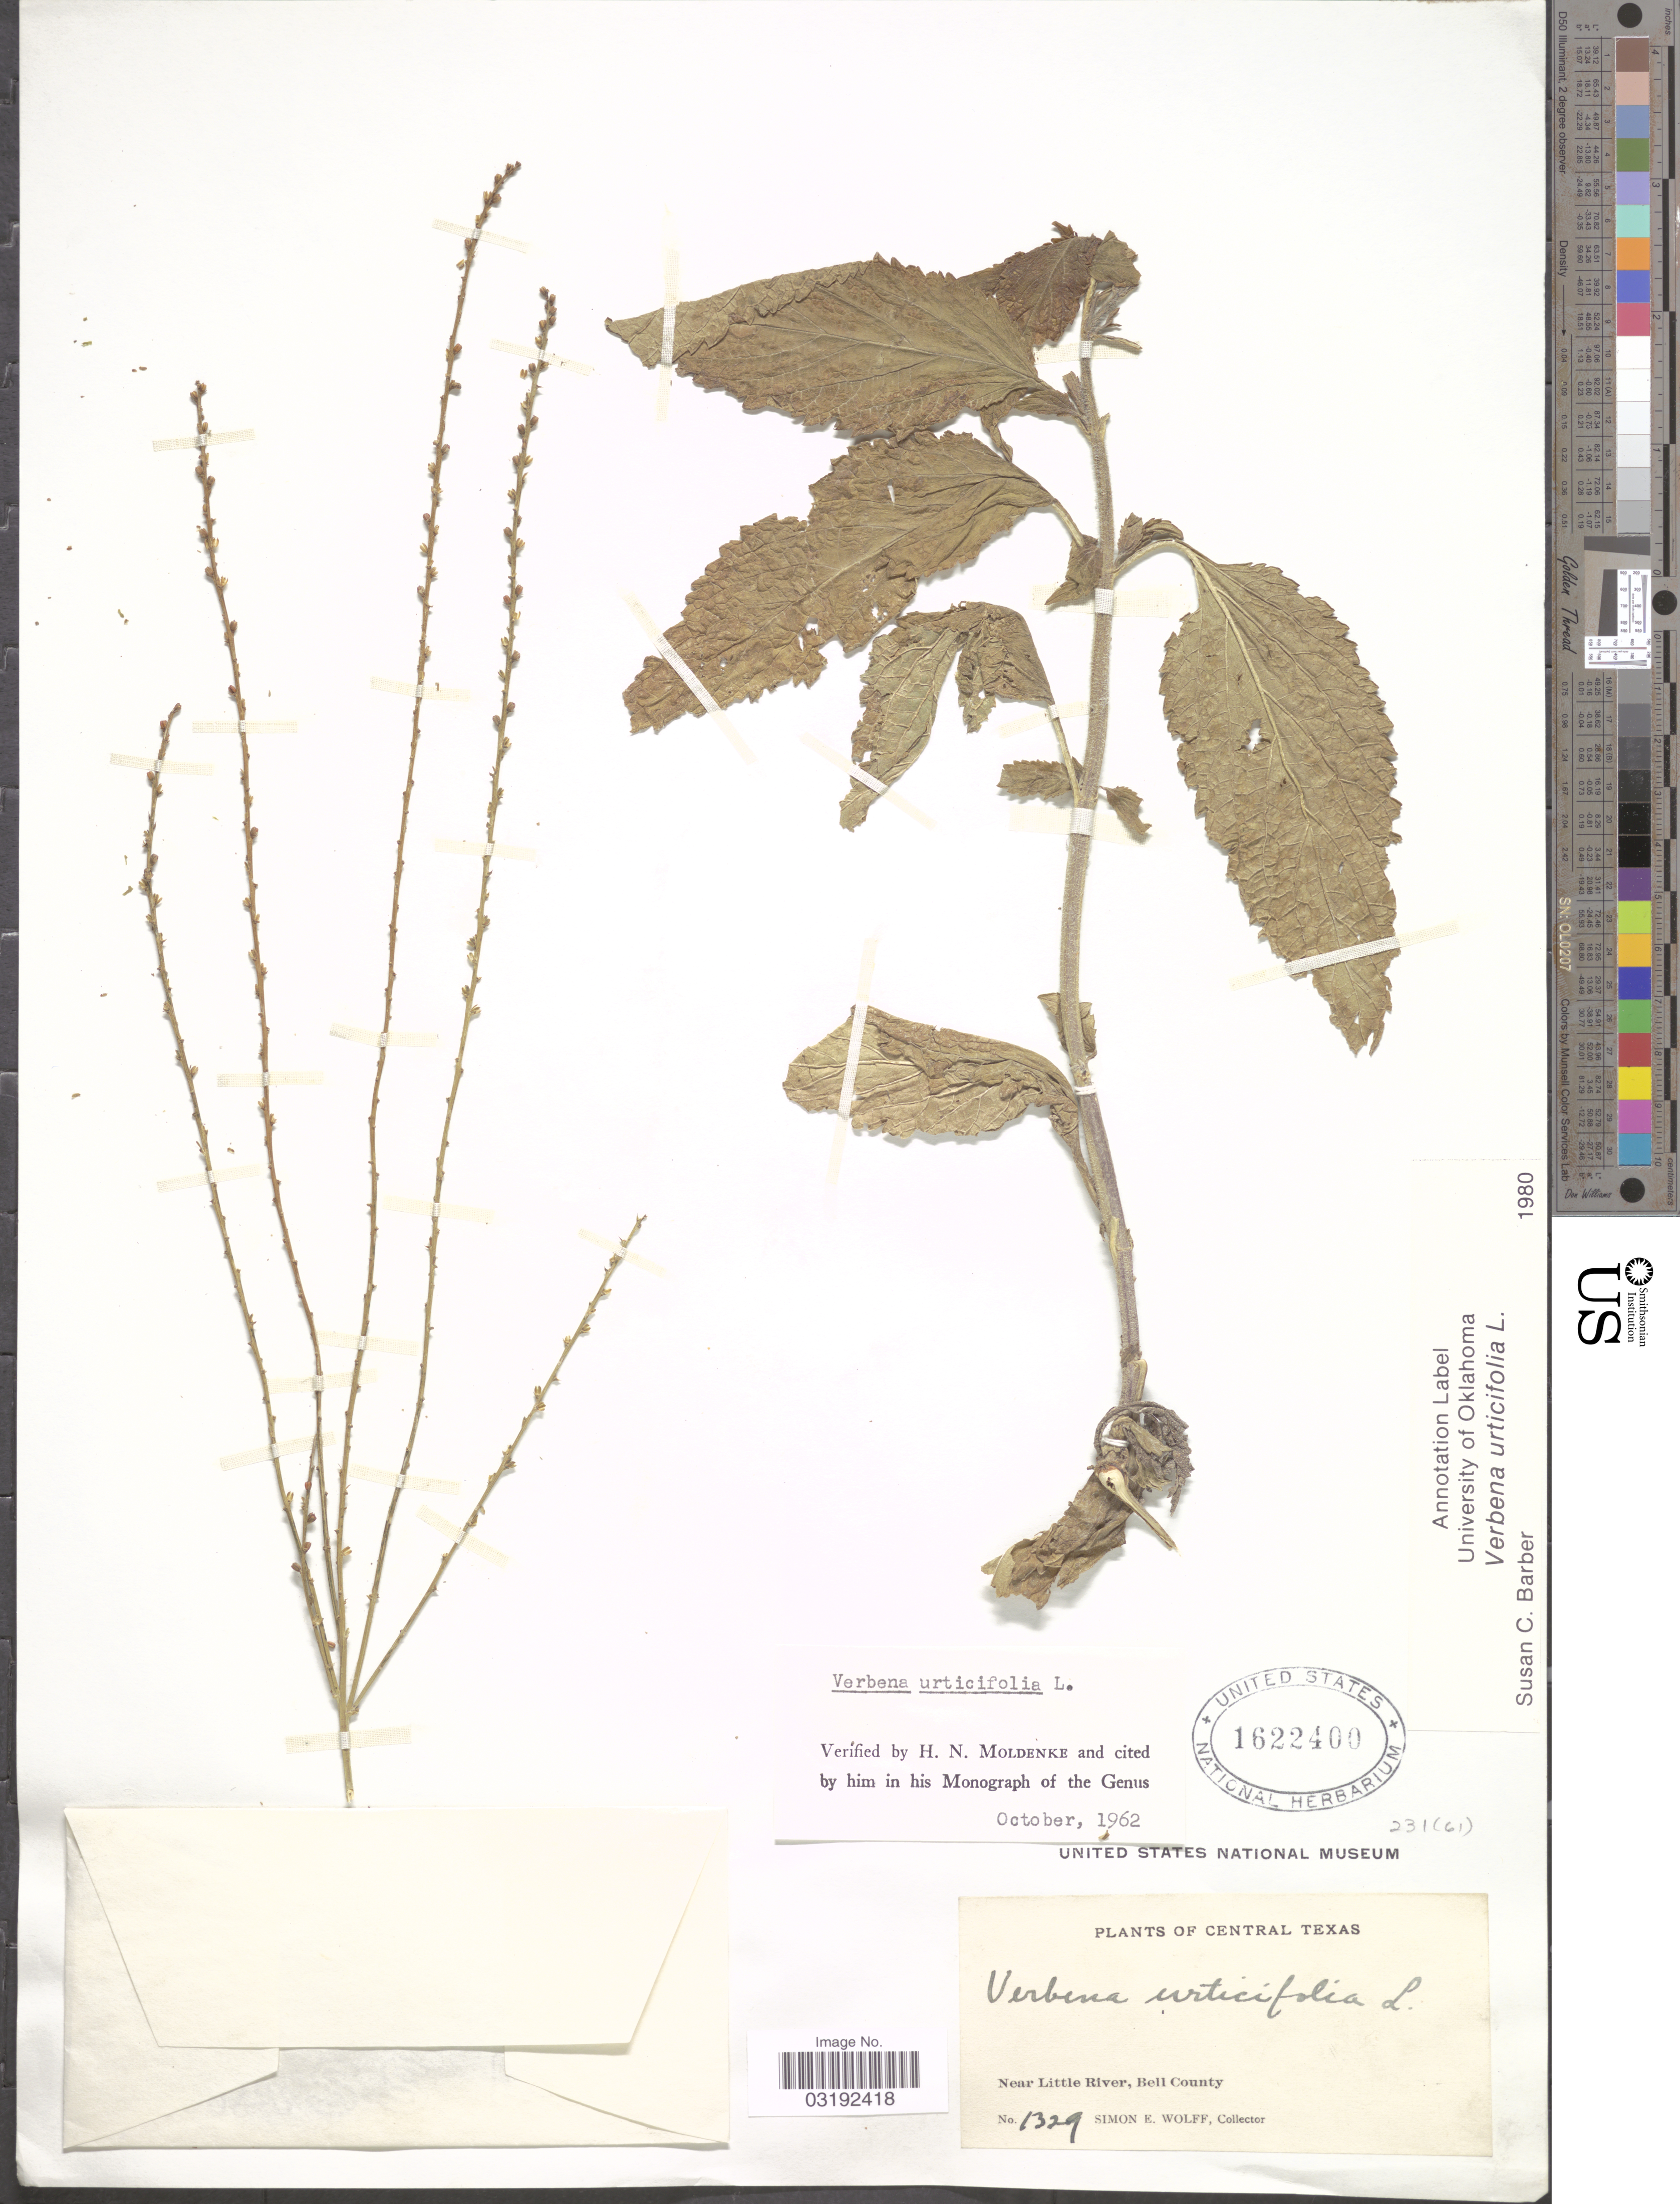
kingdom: Plantae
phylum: Tracheophyta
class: Magnoliopsida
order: Lamiales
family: Verbenaceae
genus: Verbena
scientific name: Verbena urticifolia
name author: L.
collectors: S. E. Wolff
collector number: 1329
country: United States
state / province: Texas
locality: Central Texas, Near Little River, Bell County.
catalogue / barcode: US 1622400